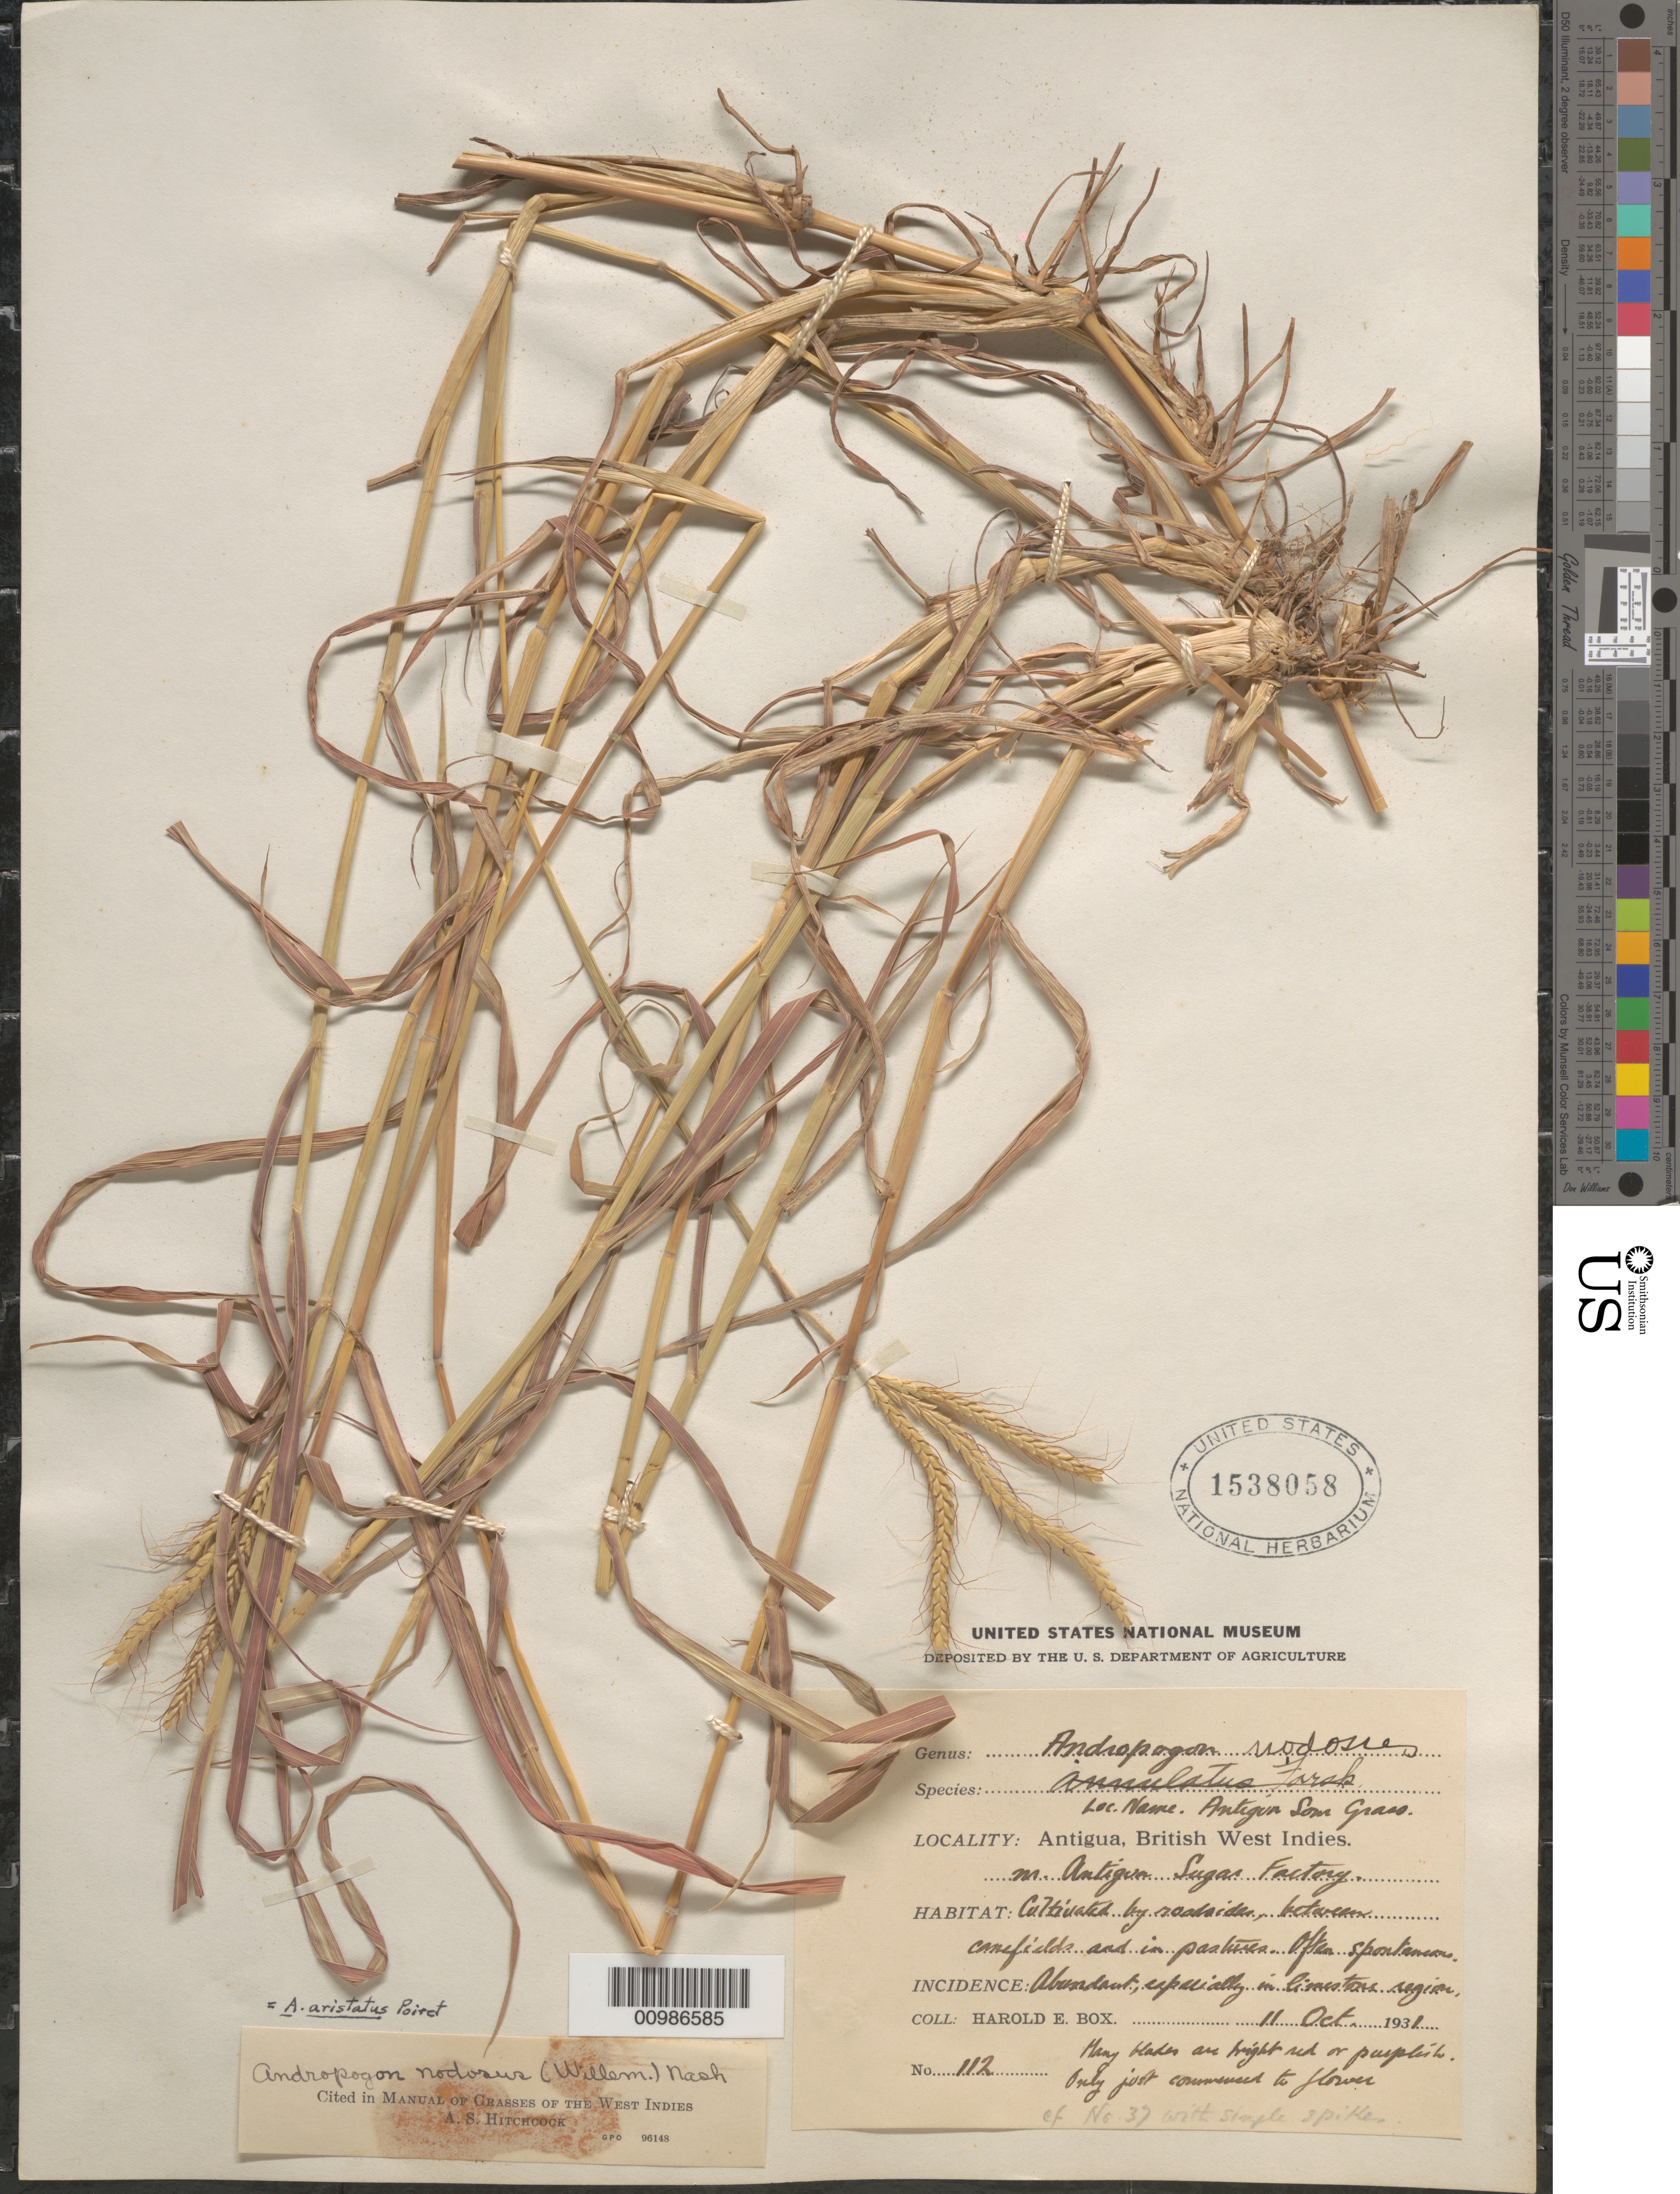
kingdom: Plantae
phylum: Tracheophyta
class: Liliopsida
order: Poales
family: Poaceae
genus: Andropogon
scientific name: Andropogon aristatus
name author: Poir.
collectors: H. E. Box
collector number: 112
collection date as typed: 11 Oct 1931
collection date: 1931-10-11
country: Antigua and Barbuda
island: Antigua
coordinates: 0 N, 0 E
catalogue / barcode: US 1538058